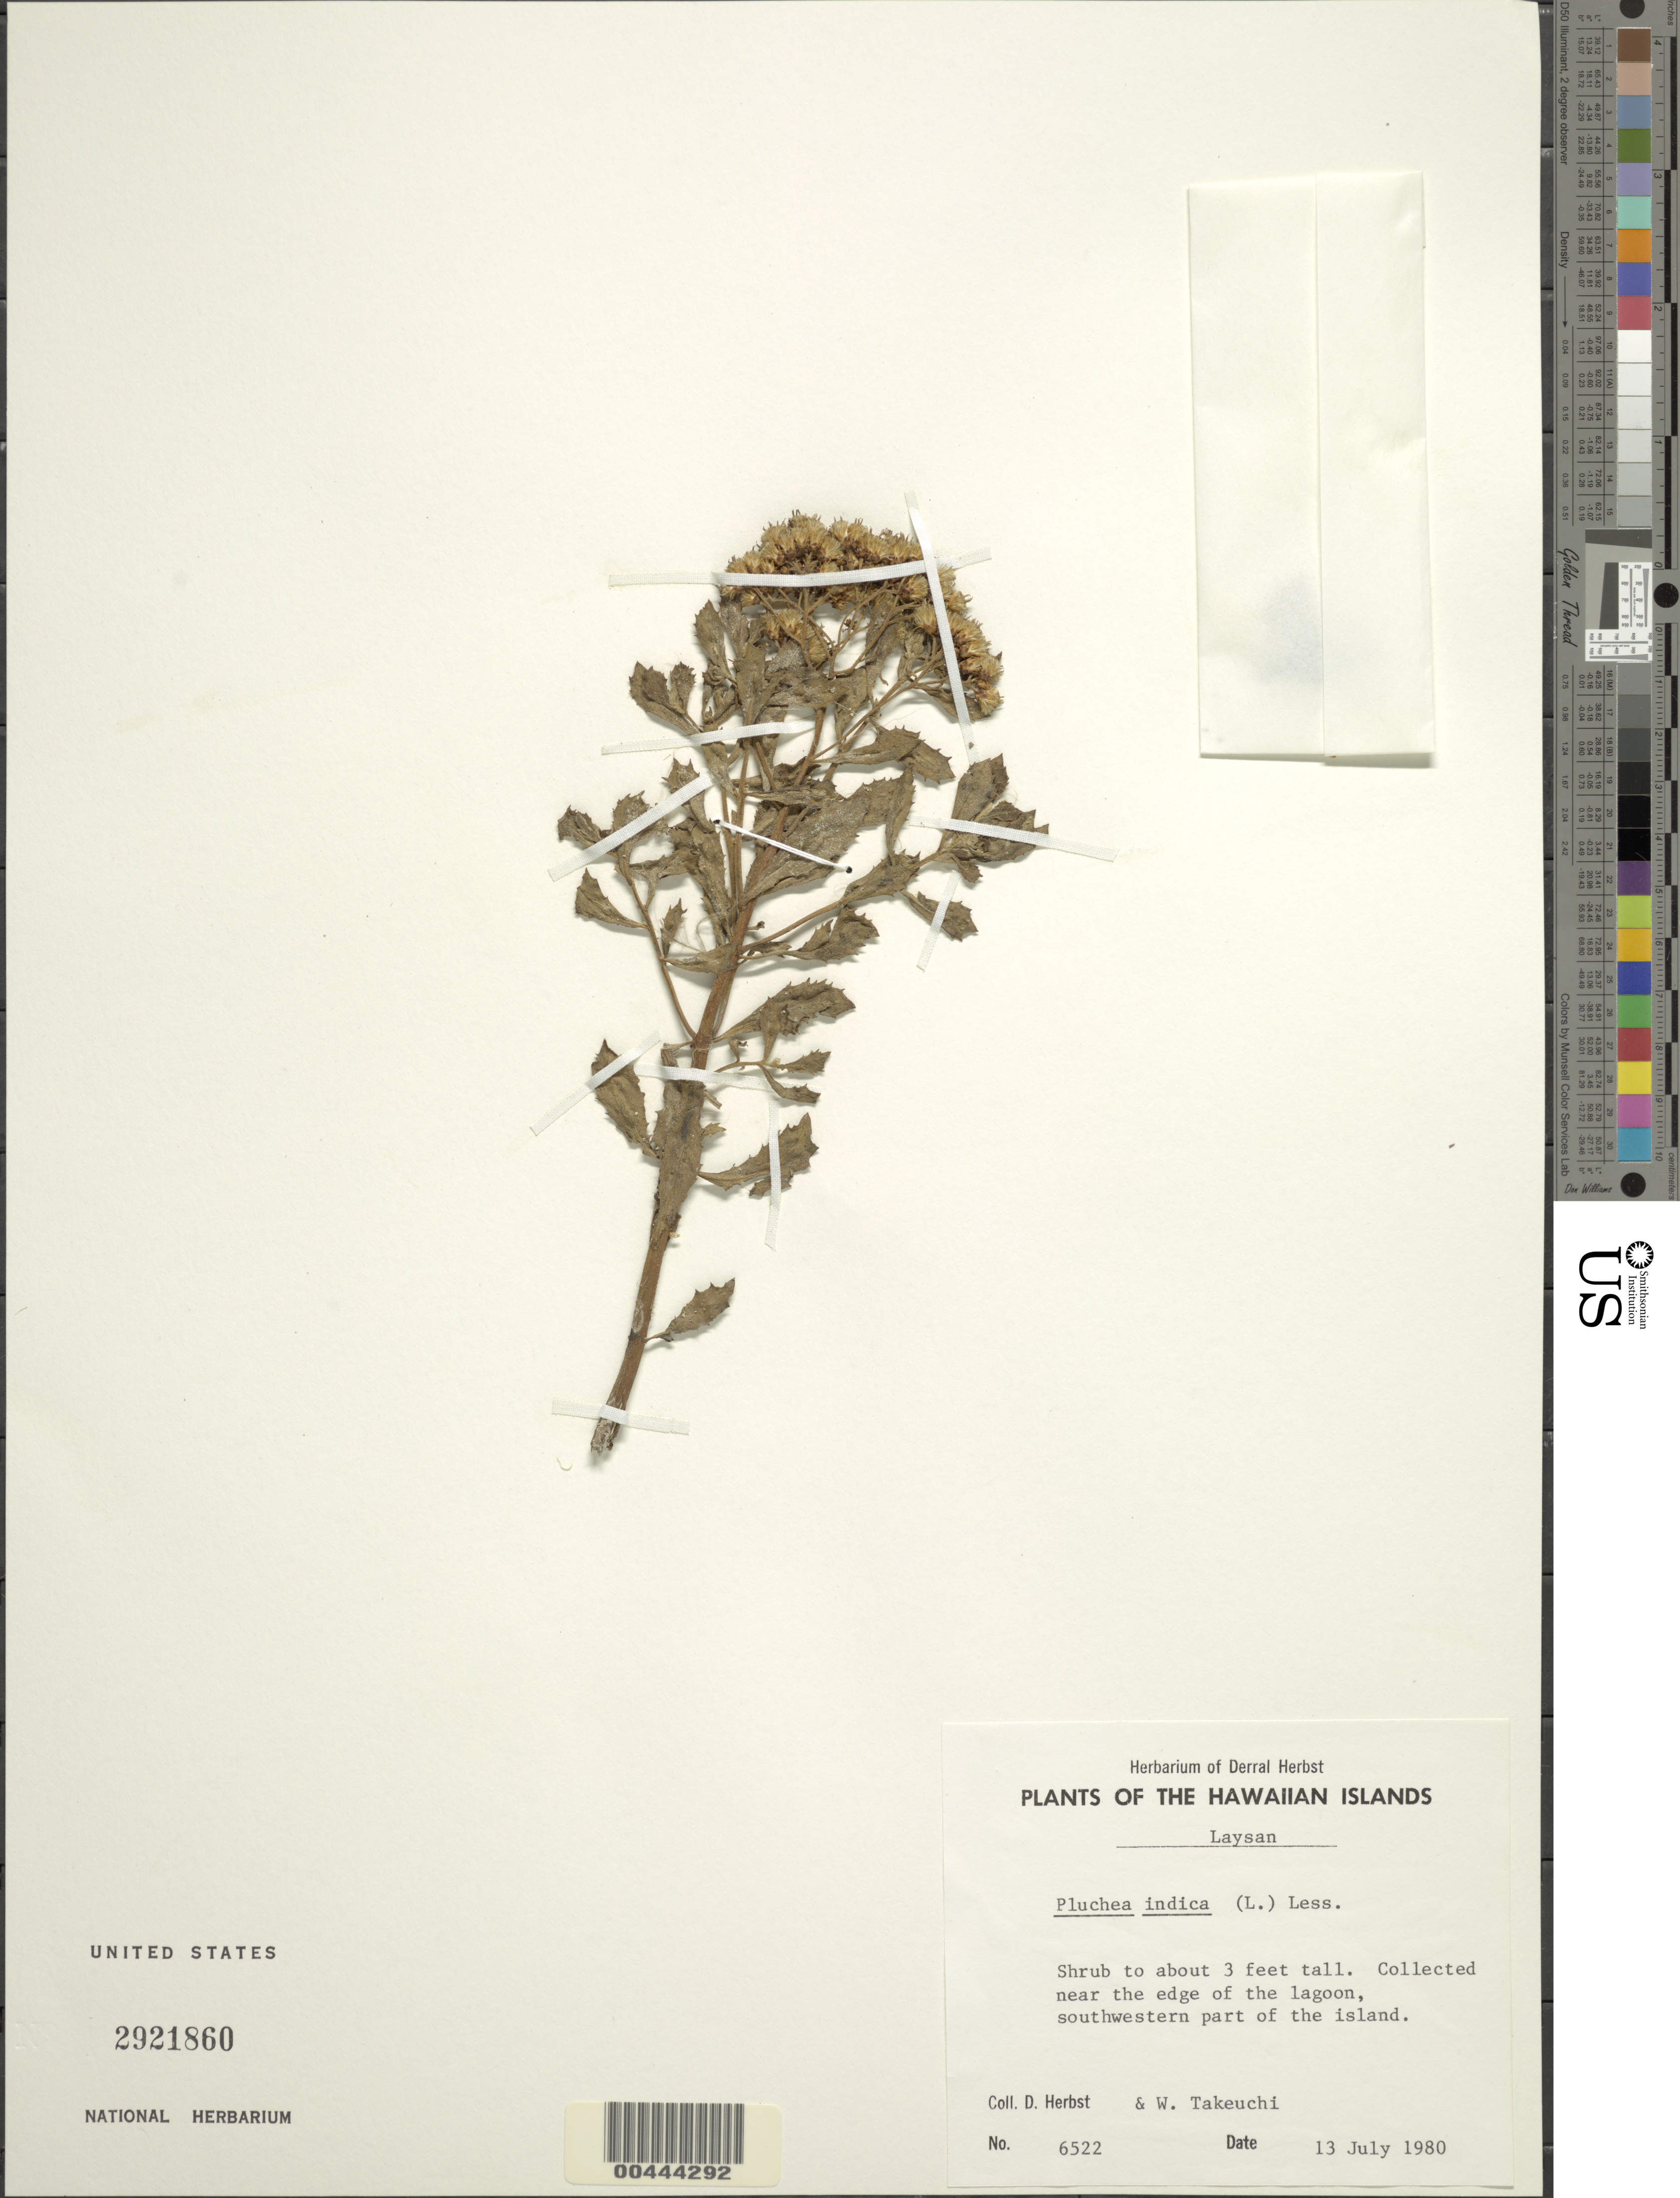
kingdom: Plantae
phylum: Tracheophyta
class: Magnoliopsida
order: Asterales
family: Asteraceae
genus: Pluchea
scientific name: Pluchea indica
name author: (L.) Less.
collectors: D. R. Herbst & W. N. Takeuchi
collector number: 6522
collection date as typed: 13 Jul 1980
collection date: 1980-07-13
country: United States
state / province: Hawaii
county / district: Honolulu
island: Laysan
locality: Near the edge of the lagoon, SW part of the island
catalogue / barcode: US 2921860